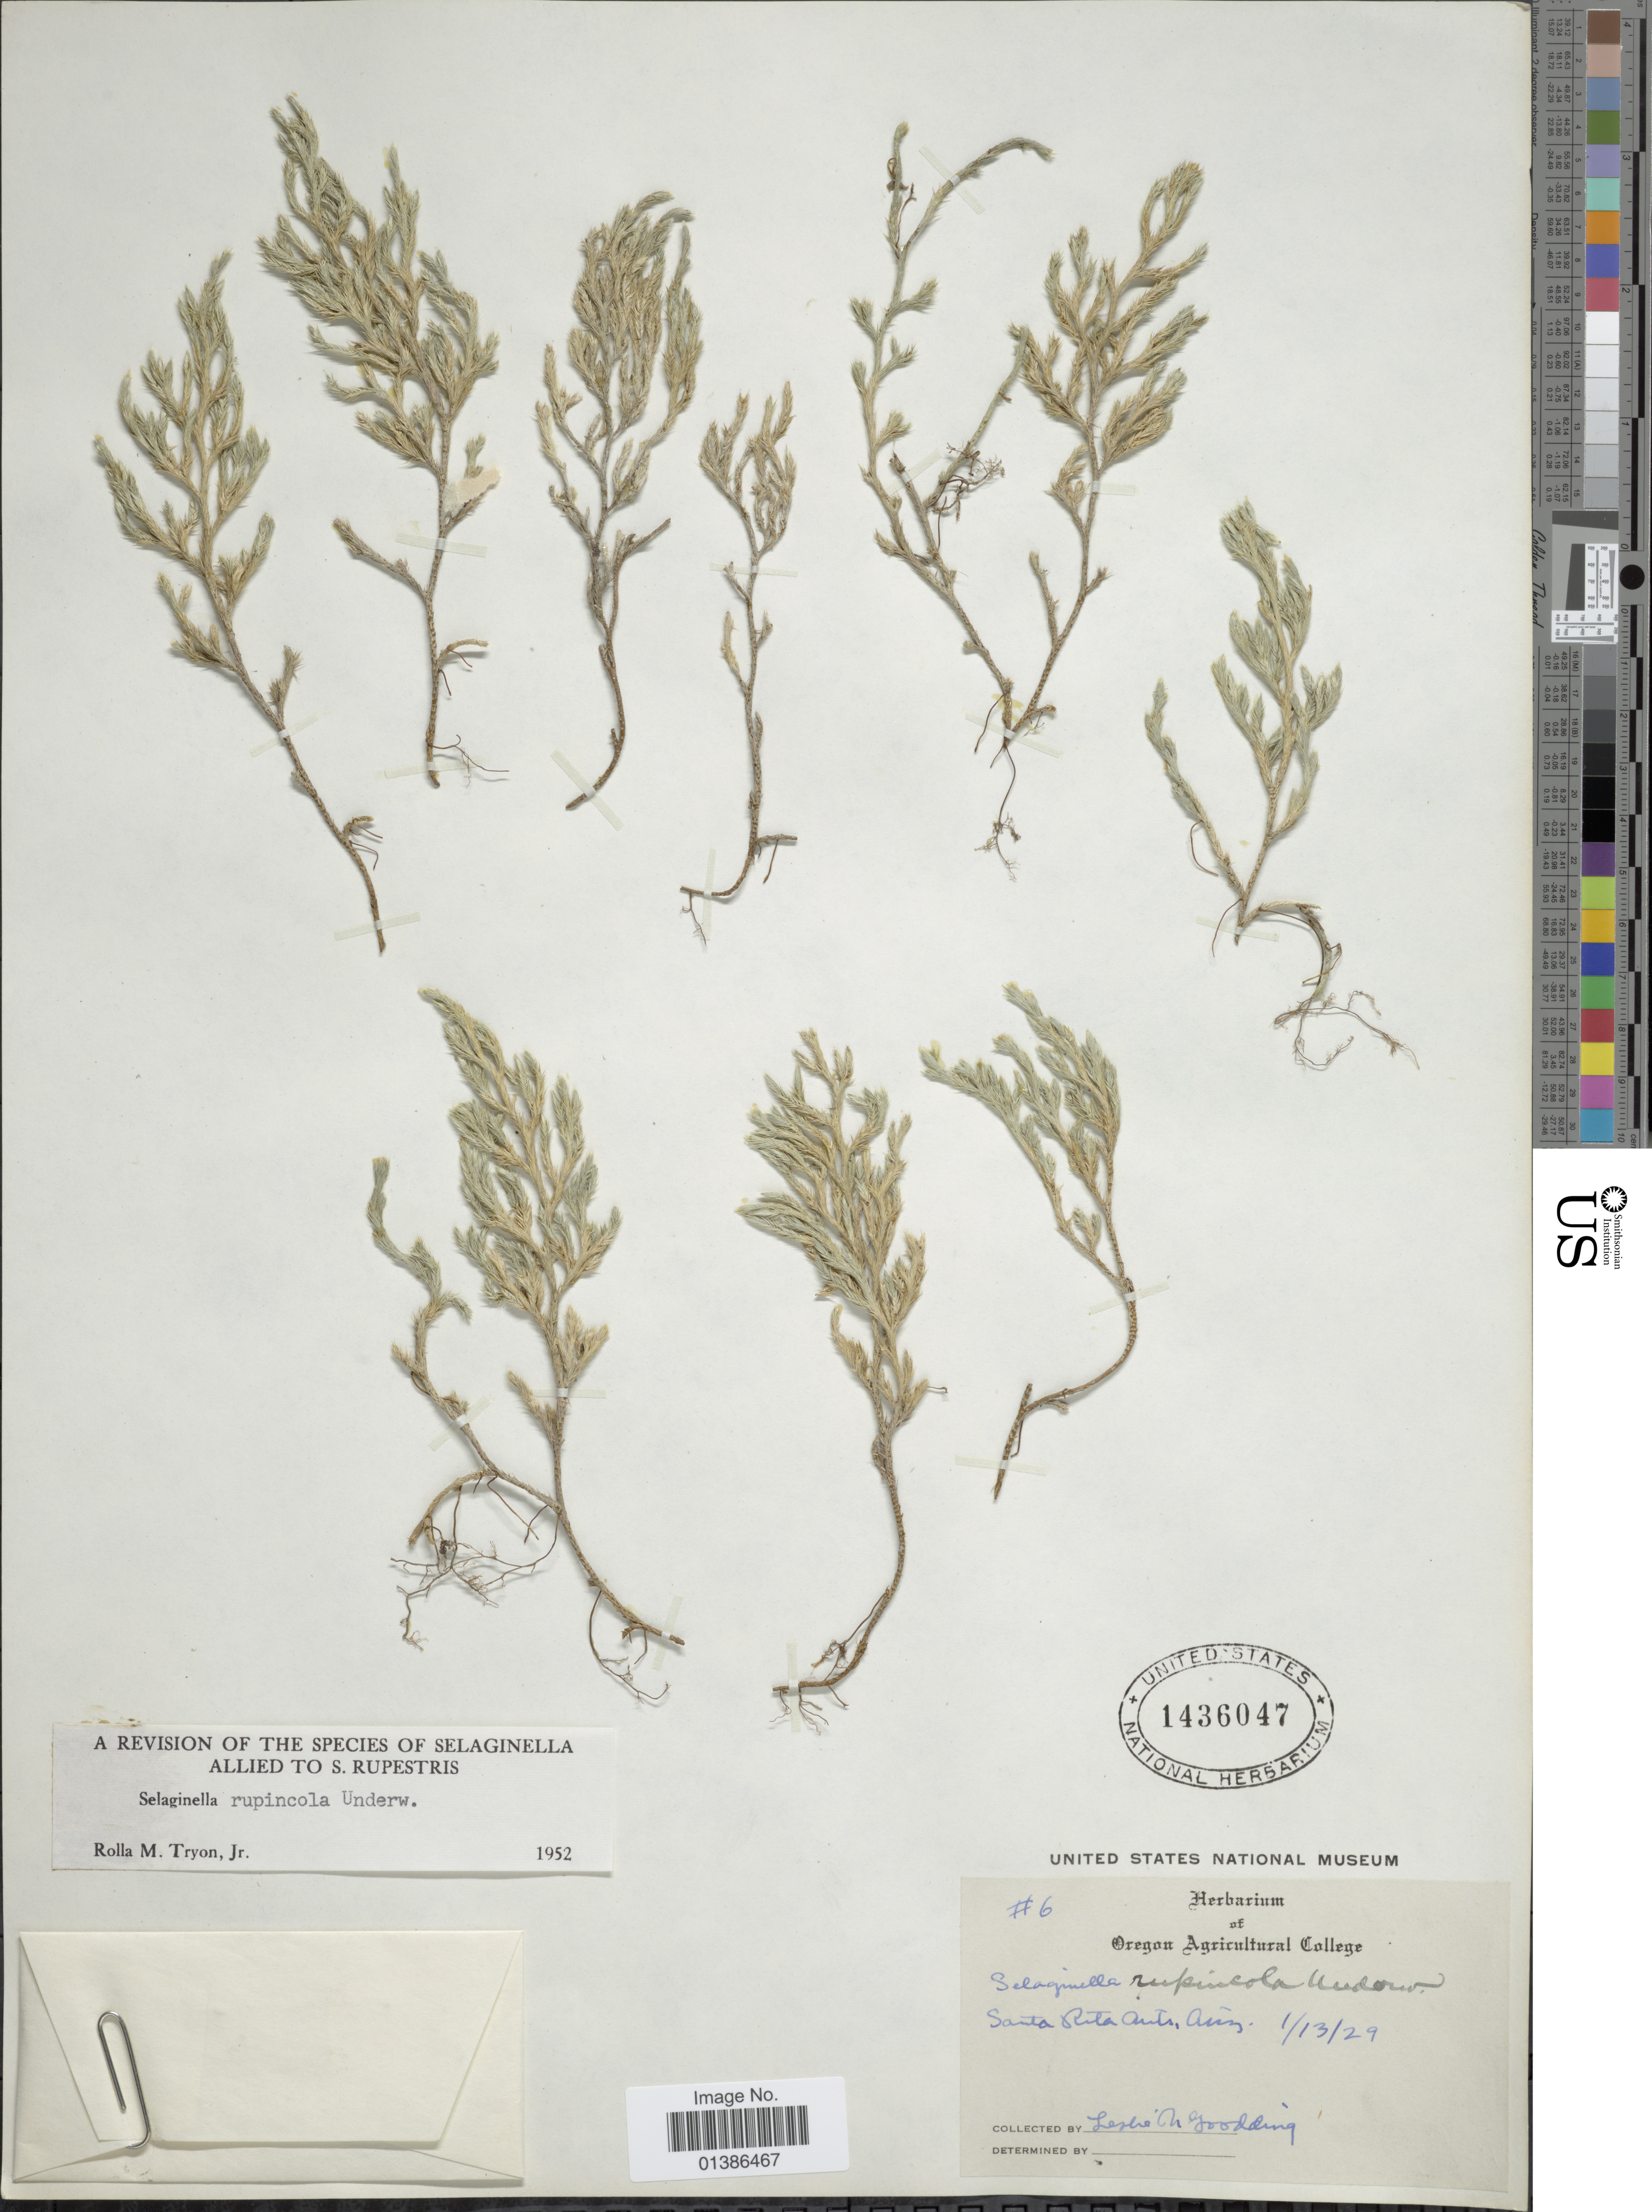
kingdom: Plantae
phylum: Tracheophyta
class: Lycopodiopsida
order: Selaginellales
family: Selaginellaceae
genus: Selaginella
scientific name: Selaginella rupincola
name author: Underw.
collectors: L. N. Goodding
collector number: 6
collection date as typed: Transcribed d/m/y: 13/1/29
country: United States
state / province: Arizona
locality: Santa Rita Mts.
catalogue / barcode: US 1436047